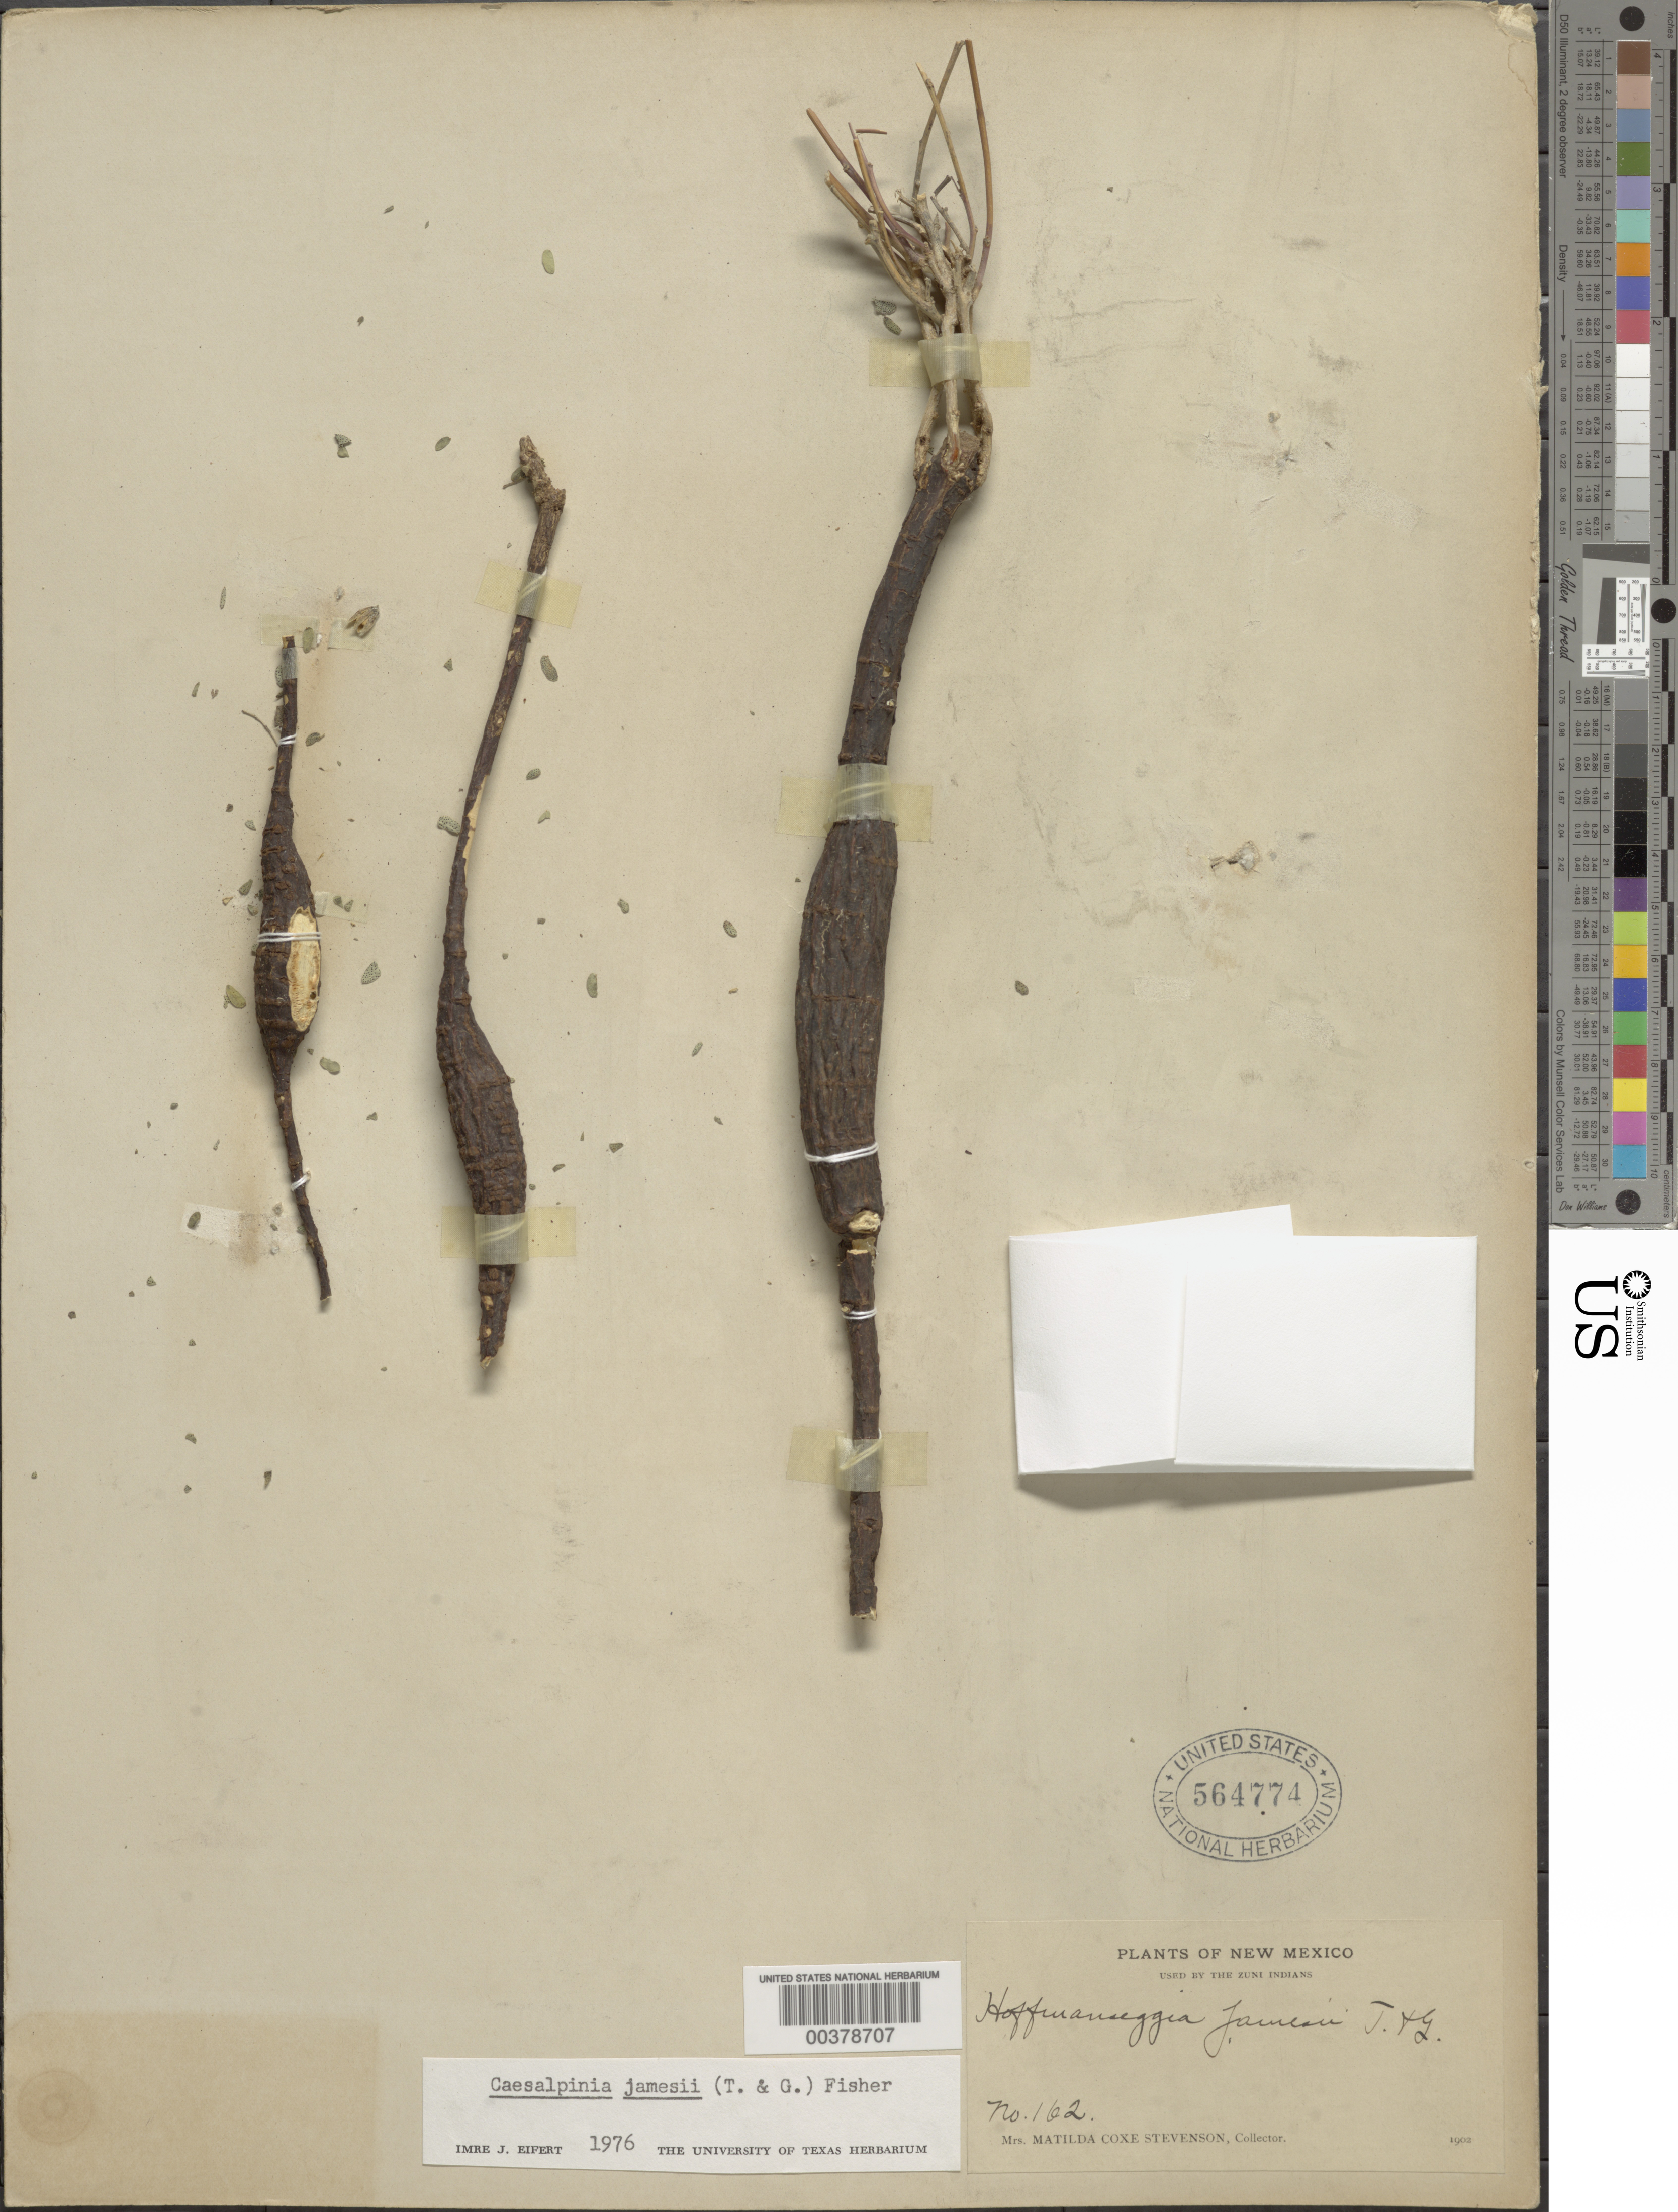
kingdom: Plantae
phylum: Tracheophyta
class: Magnoliopsida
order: Fabales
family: Fabaceae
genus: Pomaria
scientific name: Pomaria jamesii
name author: (Torr. & A. Gray) Walp.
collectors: M. Stevenson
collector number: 162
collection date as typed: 1902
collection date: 1902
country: United States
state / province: New Mexico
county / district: Cibola / Mckinley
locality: Zuni reservation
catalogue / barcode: US 564774